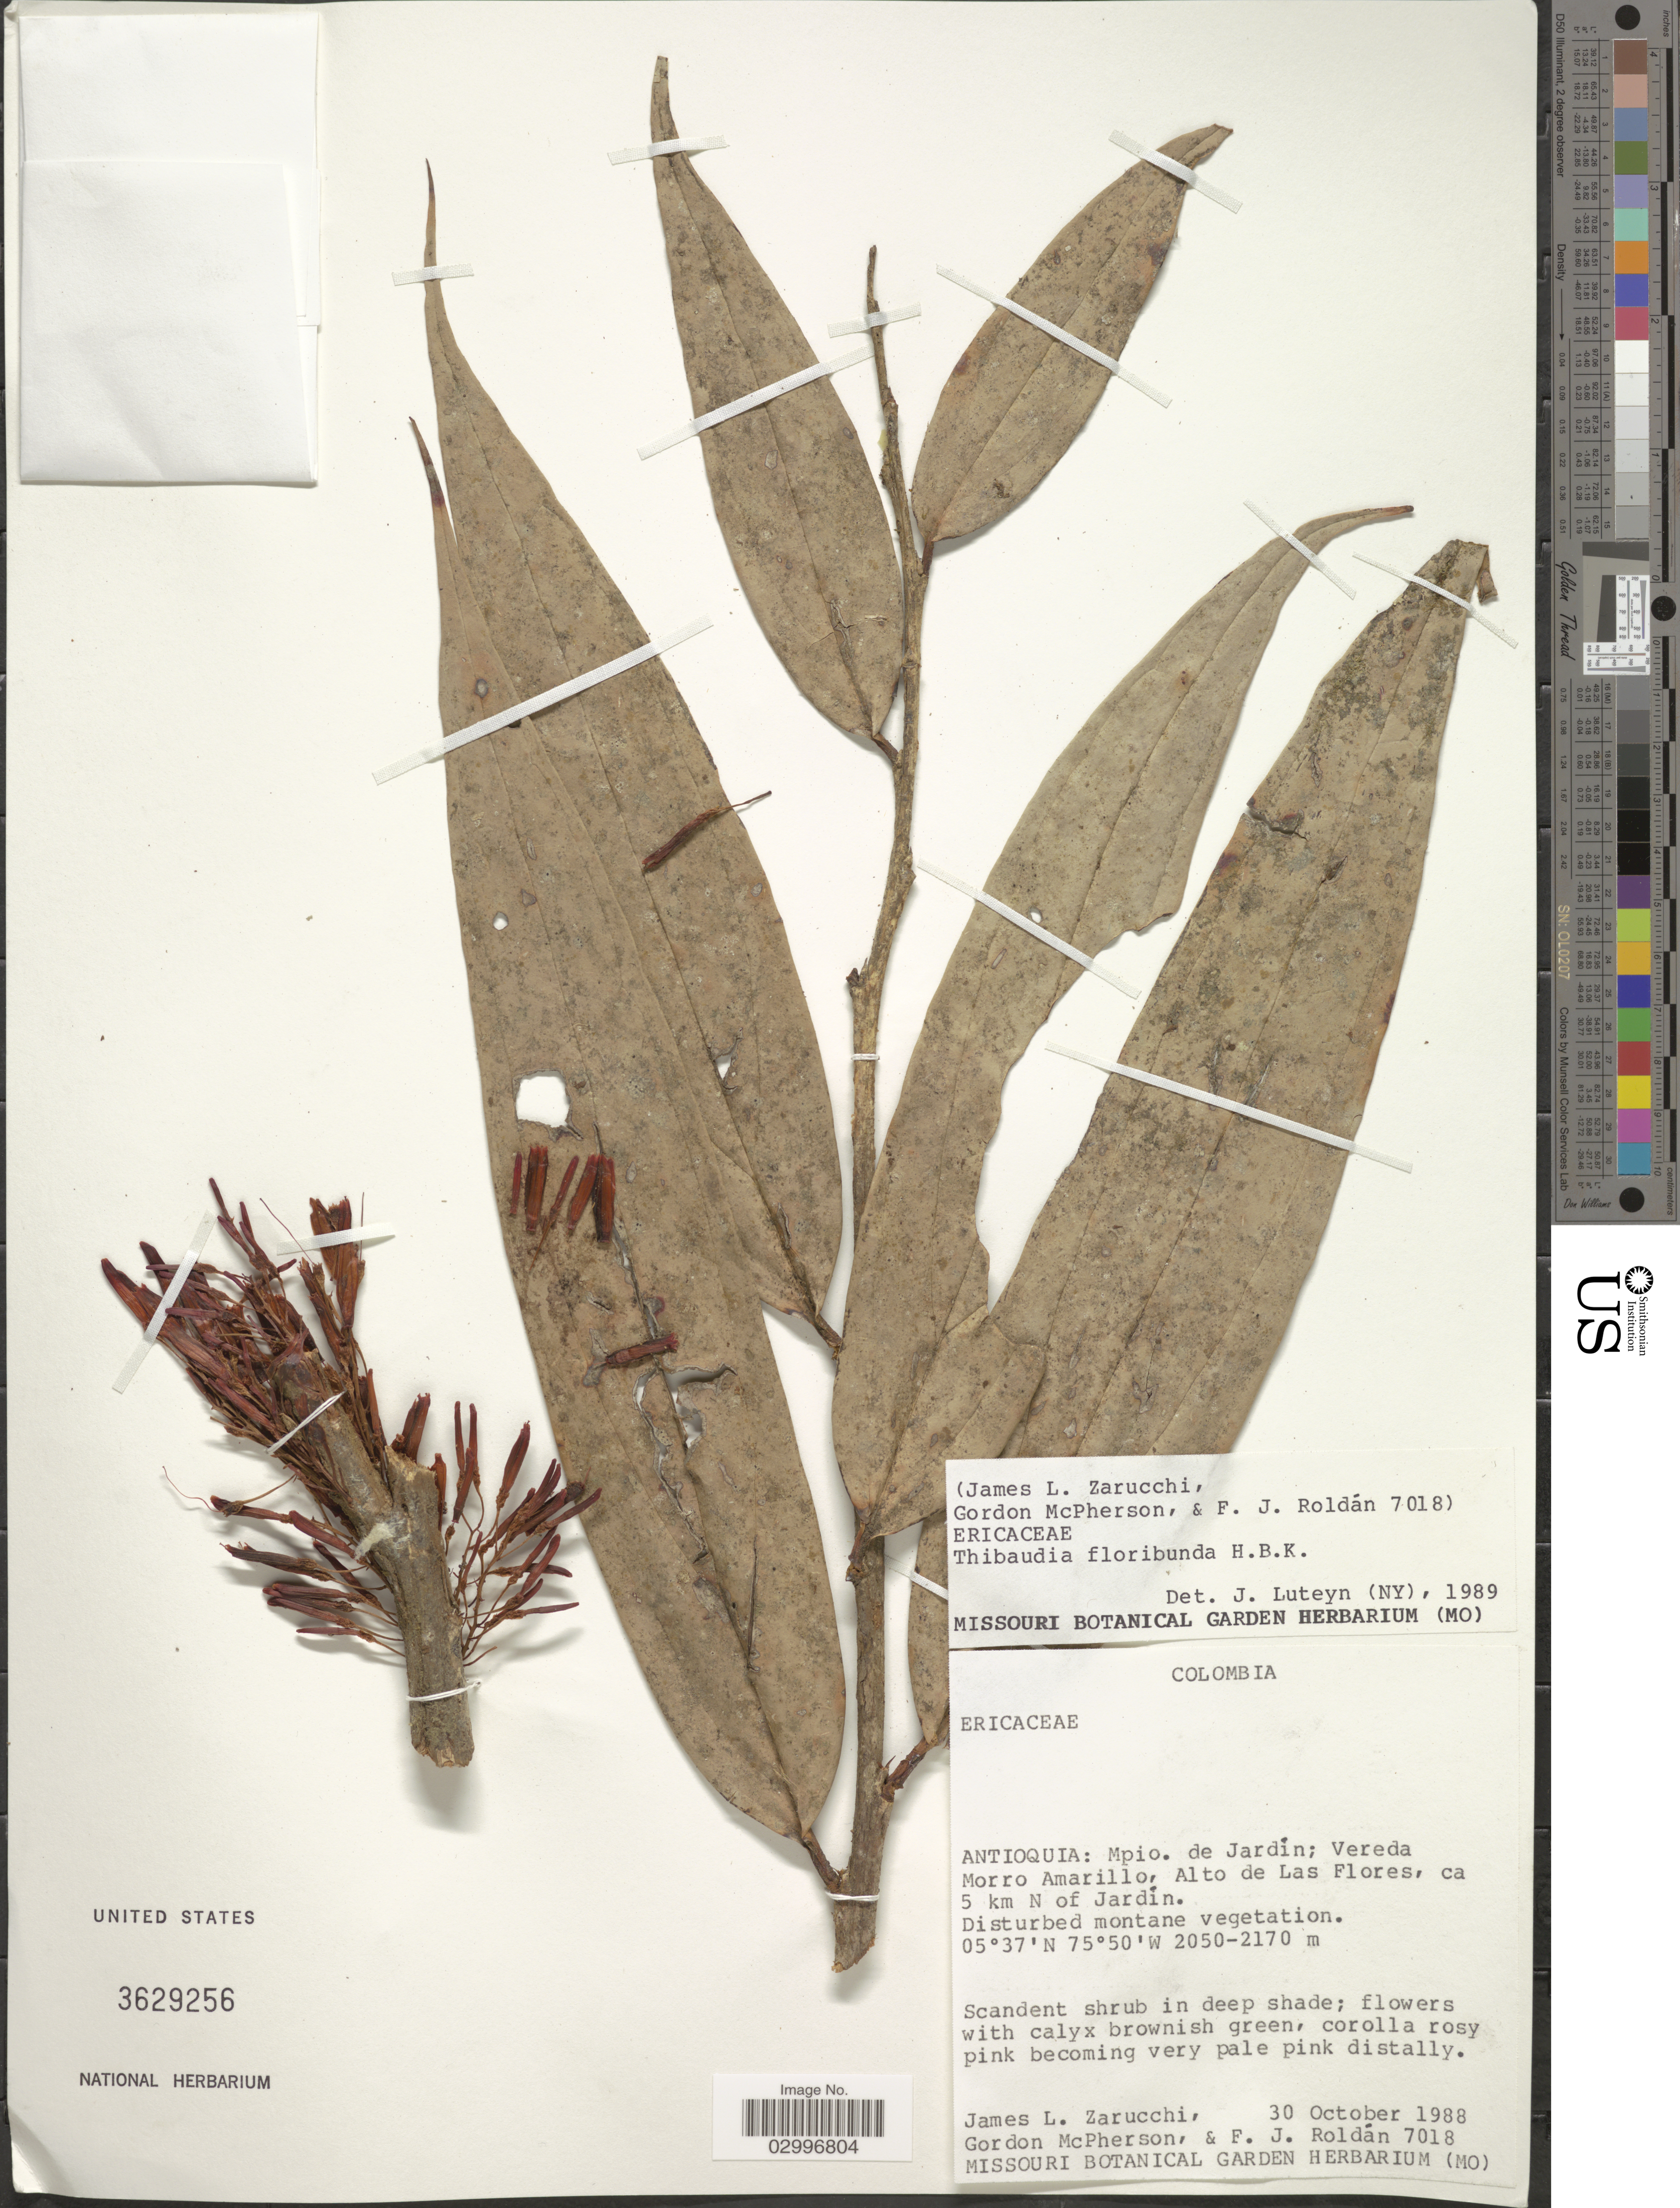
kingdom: Plantae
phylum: Tracheophyta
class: Magnoliopsida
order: Ericales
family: Ericaceae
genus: Thibaudia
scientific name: Thibaudia floribunda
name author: Kunth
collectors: J. L. Zarucchi, G. D. McPherson & F. J. Roldán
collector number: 7018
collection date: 1988-10-30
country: Colombia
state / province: Antioquia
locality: Mpio. de Jardín; Vereda Morro Amarillo, Alto de Las Flores, ca. 5 km N of Jardín.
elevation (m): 2050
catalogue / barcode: US 3629256